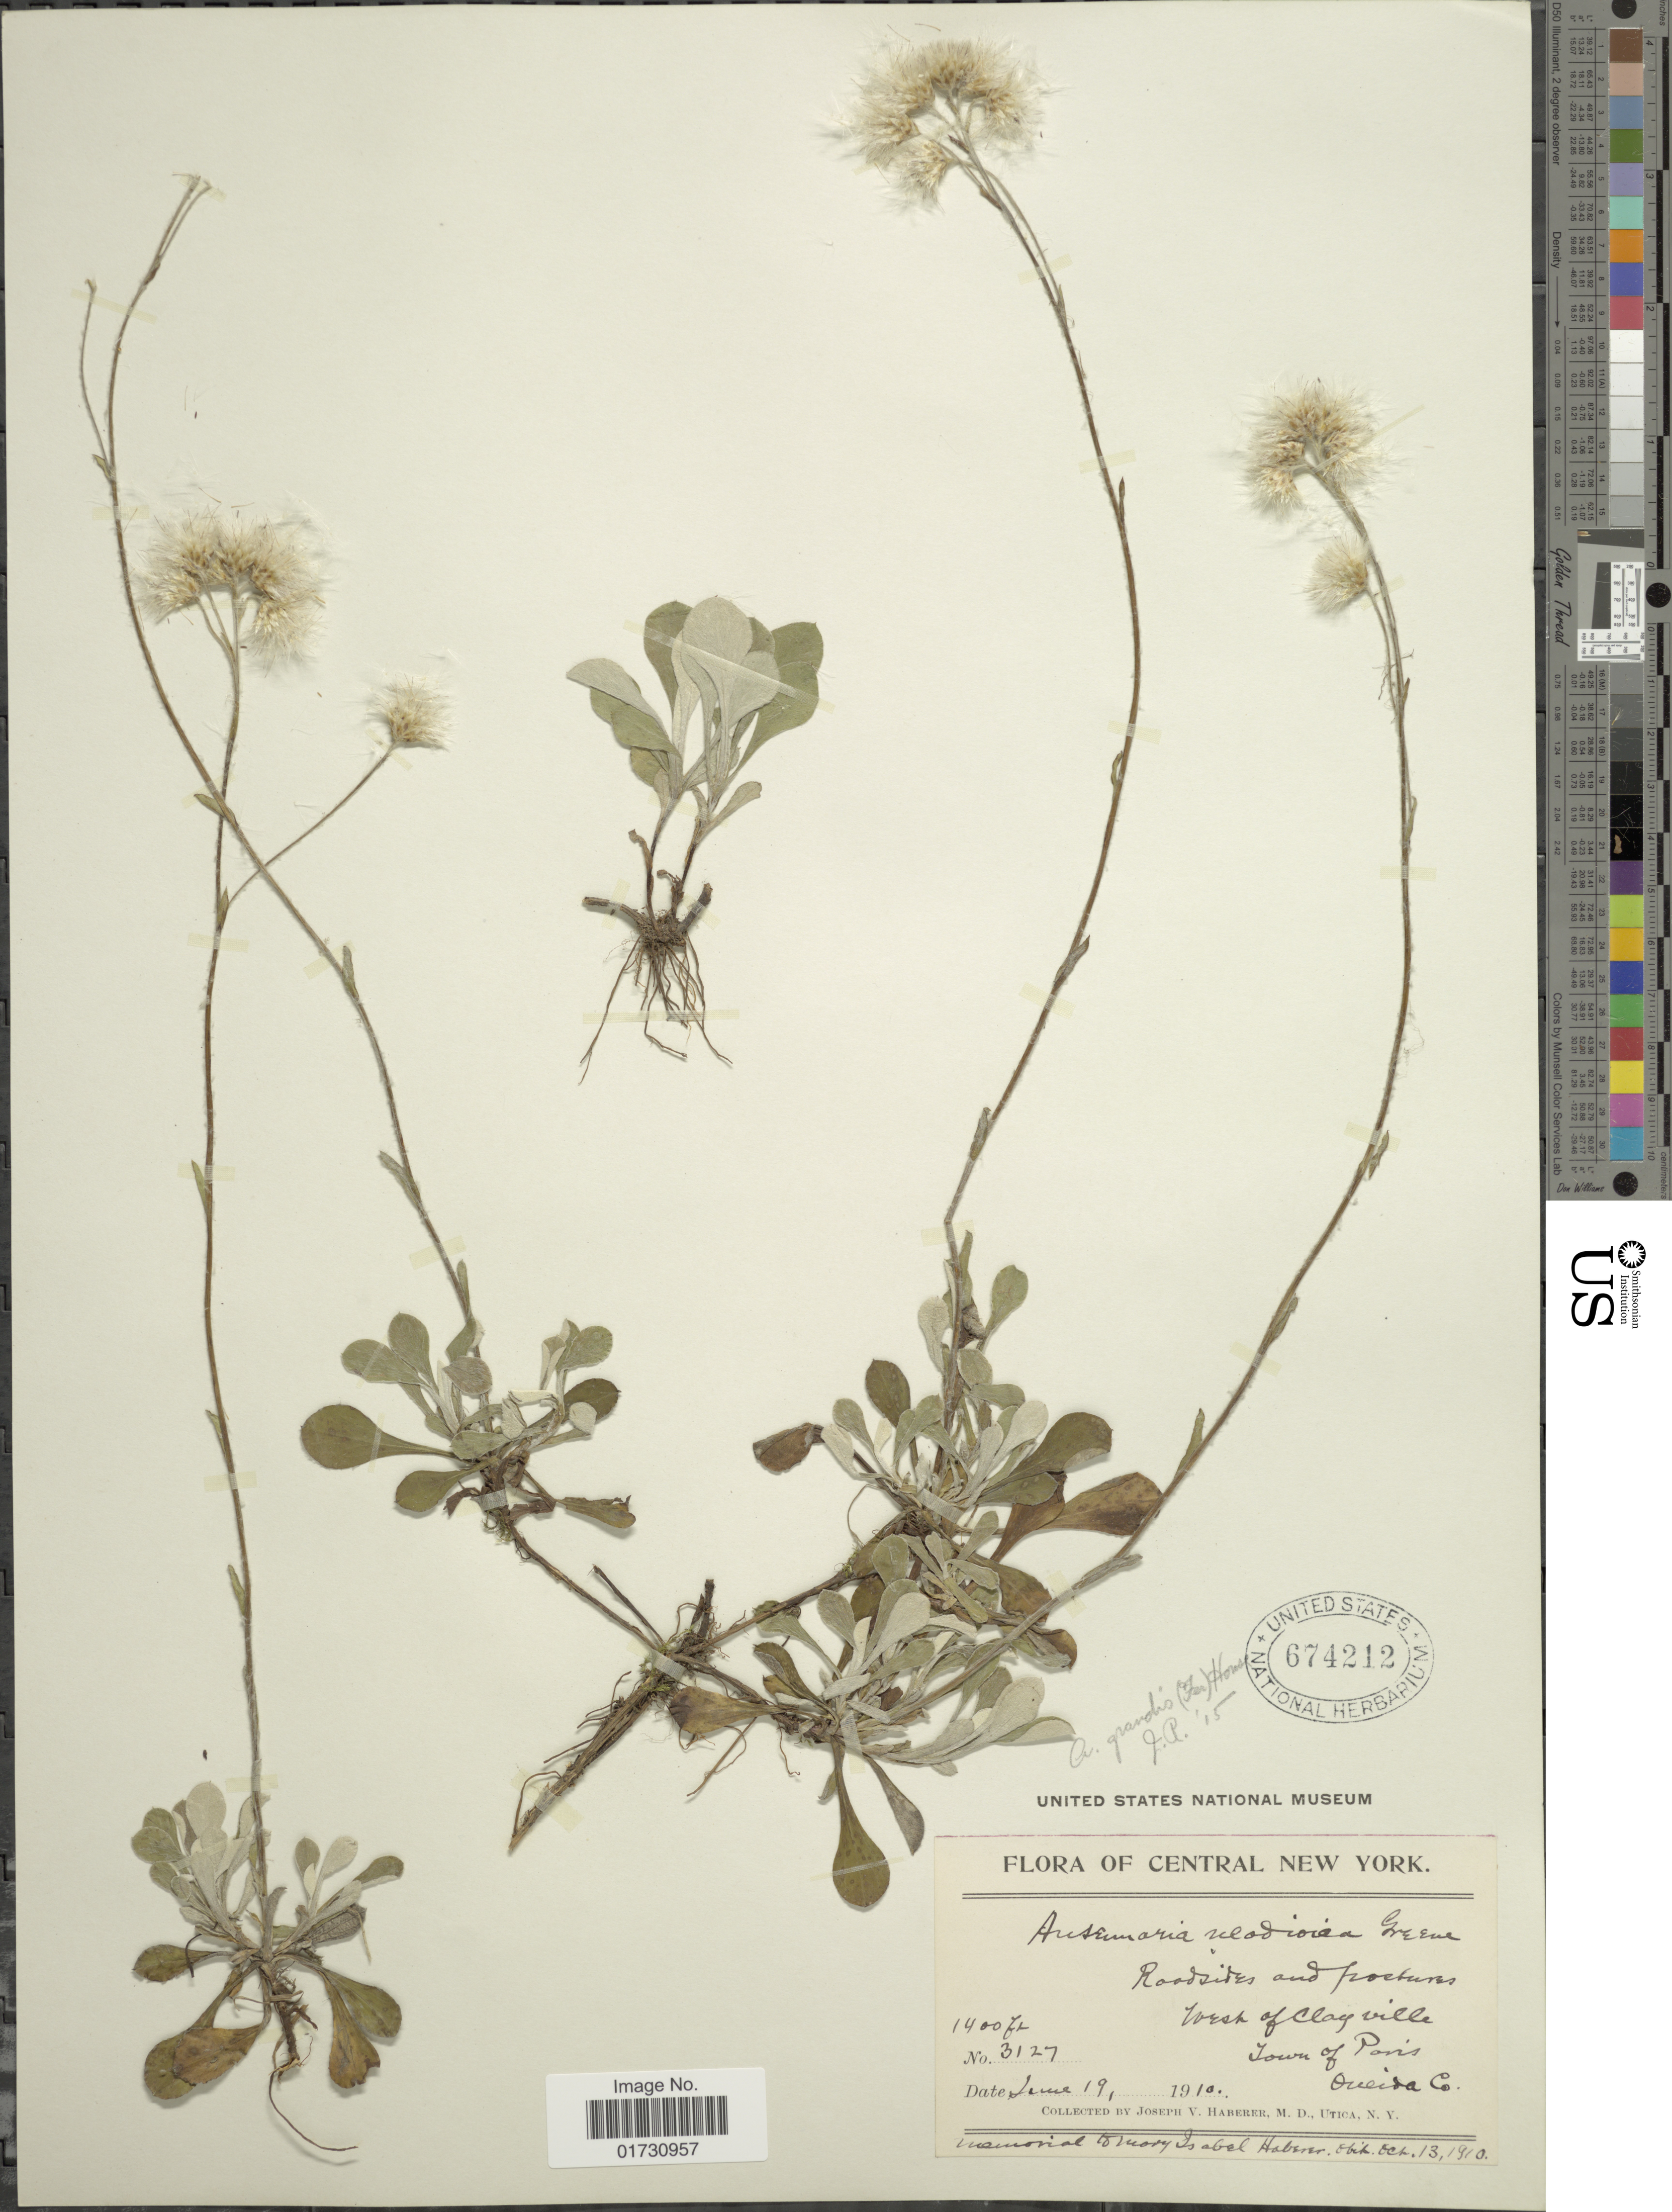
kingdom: Plantae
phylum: Tracheophyta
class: Magnoliopsida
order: Asterales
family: Asteraceae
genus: Antennaria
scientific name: Antennaria grandis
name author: (Fernald) House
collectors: J. V. Haberer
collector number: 3127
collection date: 1910-06-19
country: United States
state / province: New York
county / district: Oneida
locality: Central New York, West of Clayville, Town of Paris, Oneida Co.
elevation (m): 427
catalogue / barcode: US 674212